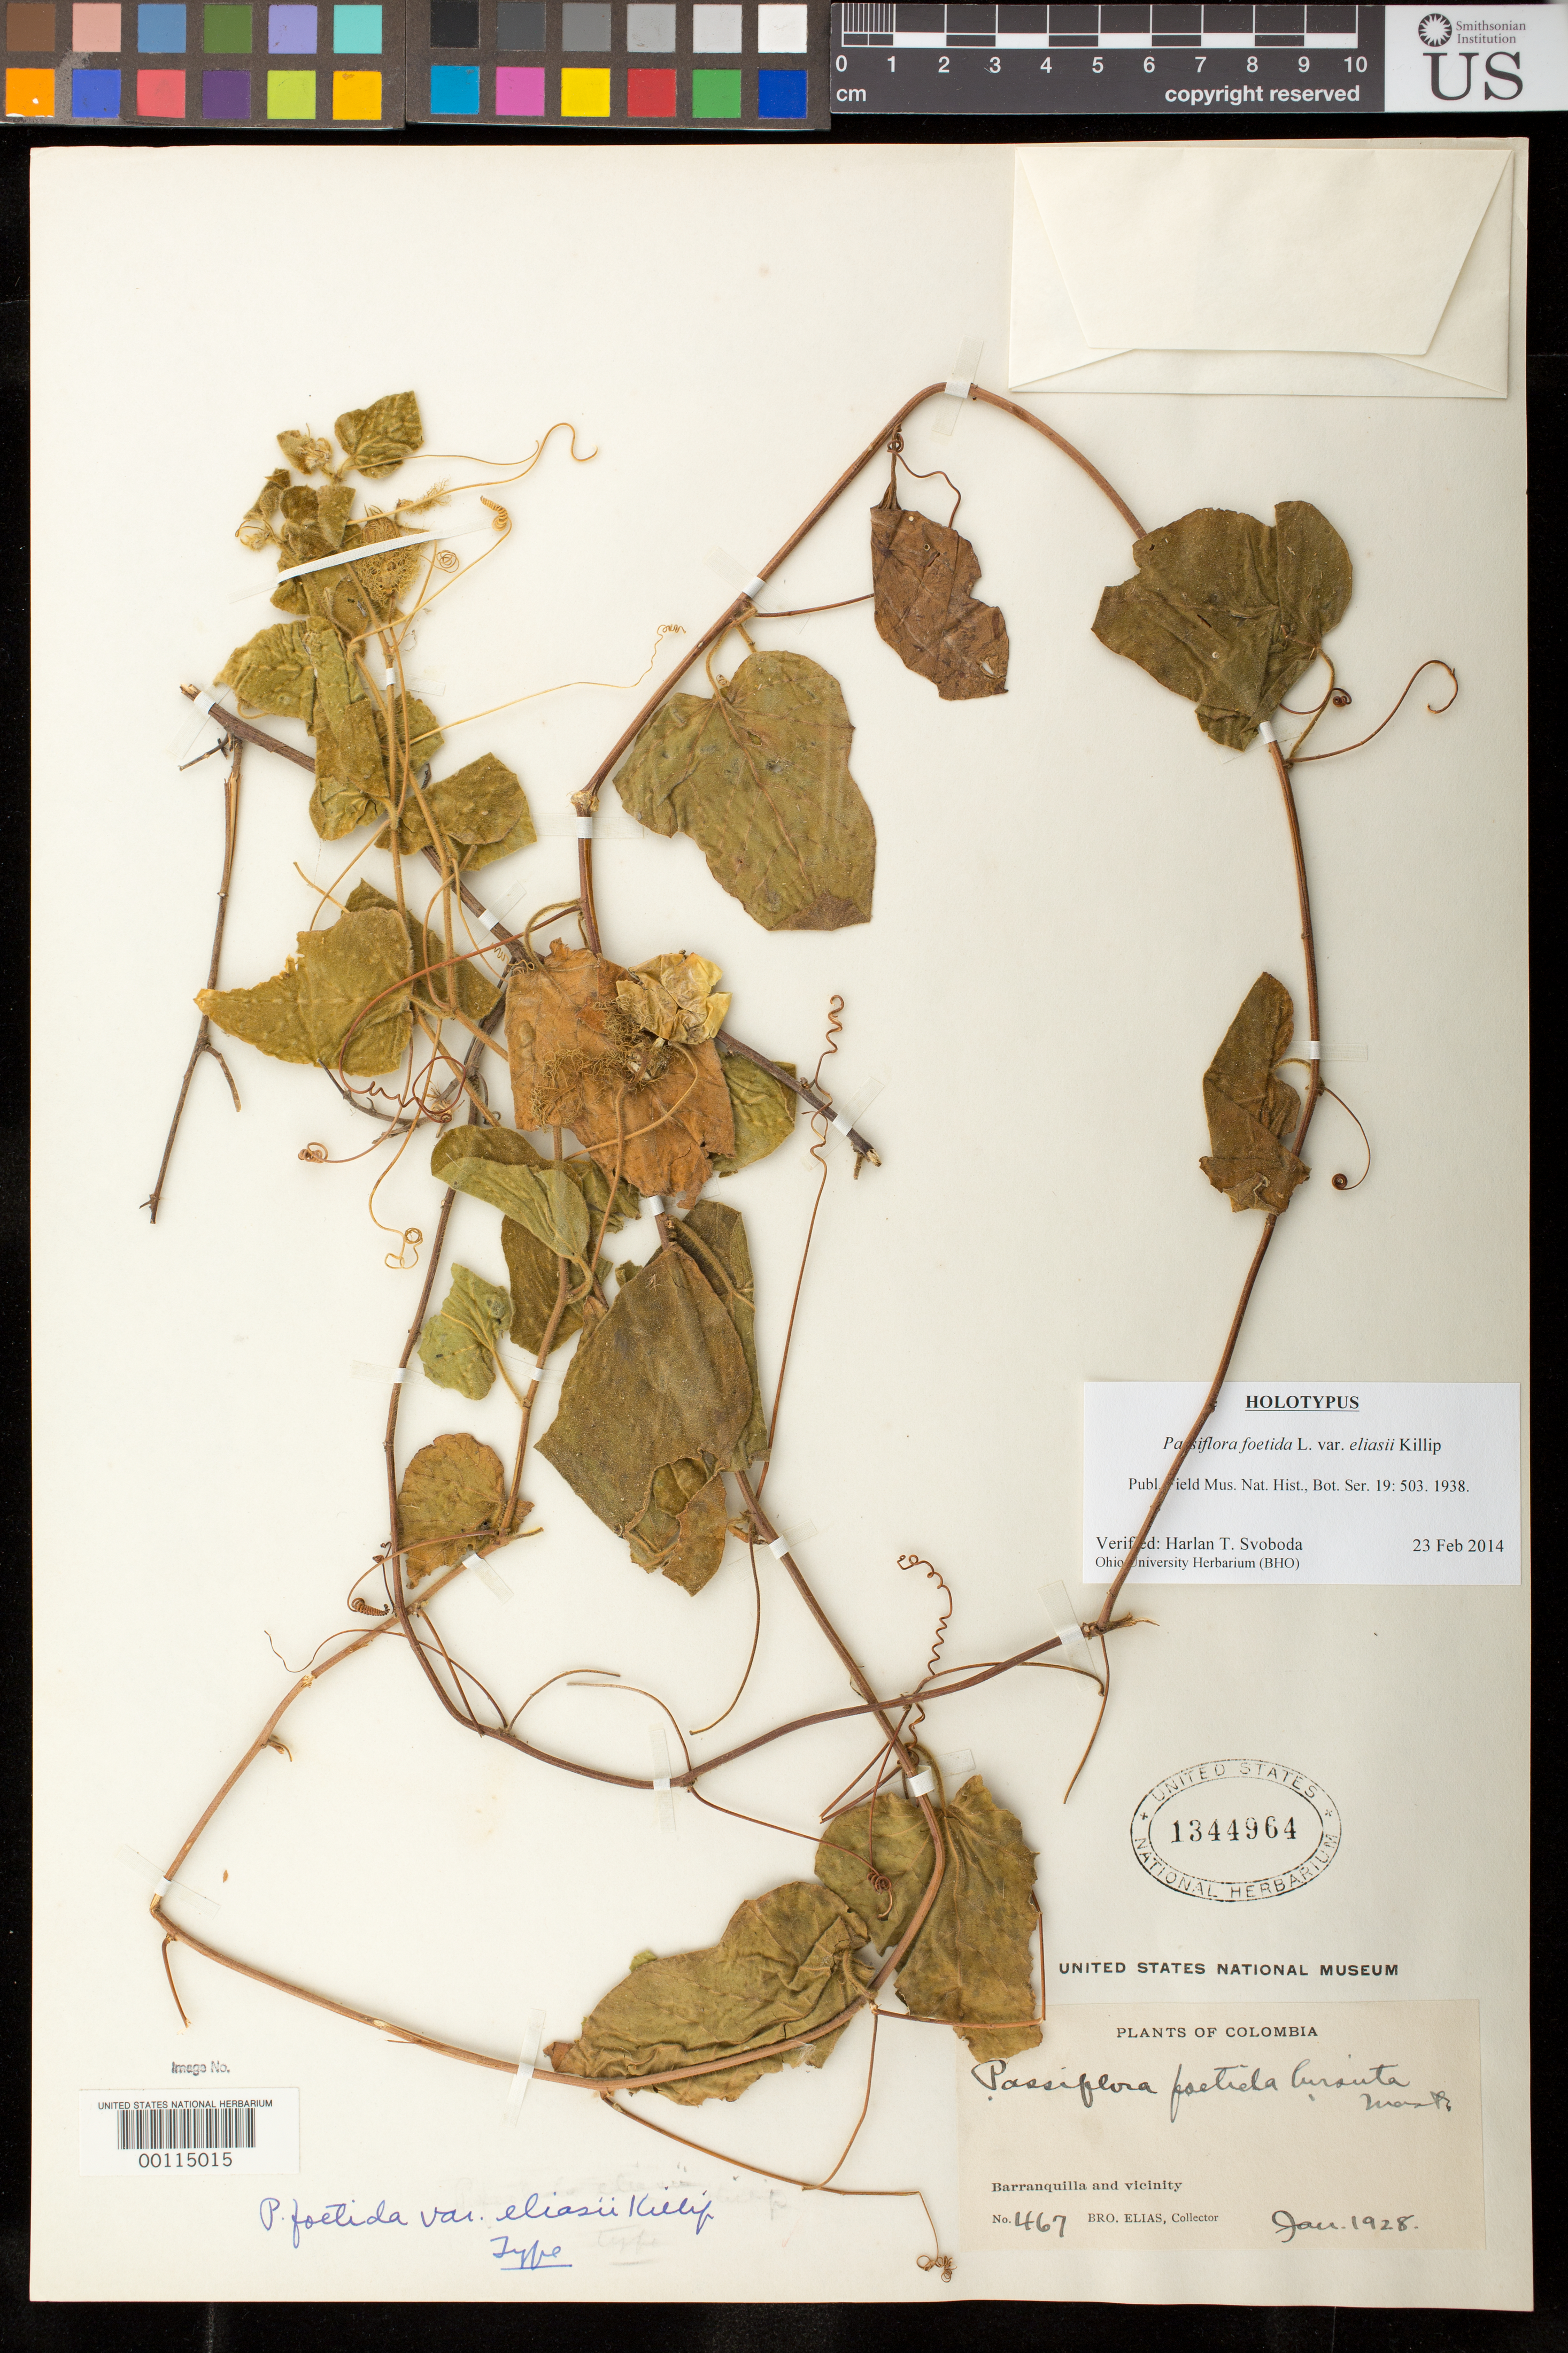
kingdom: Plantae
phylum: Tracheophyta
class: Magnoliopsida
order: Malpighiales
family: Passifloraceae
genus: Passiflora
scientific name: Passiflora foetida var. eliasii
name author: Killip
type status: Holotype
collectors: Bro. Elias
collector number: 467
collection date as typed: Jan 1928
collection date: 1928-01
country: Colombia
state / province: Atlántico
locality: Barranquilla.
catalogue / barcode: US 1344964